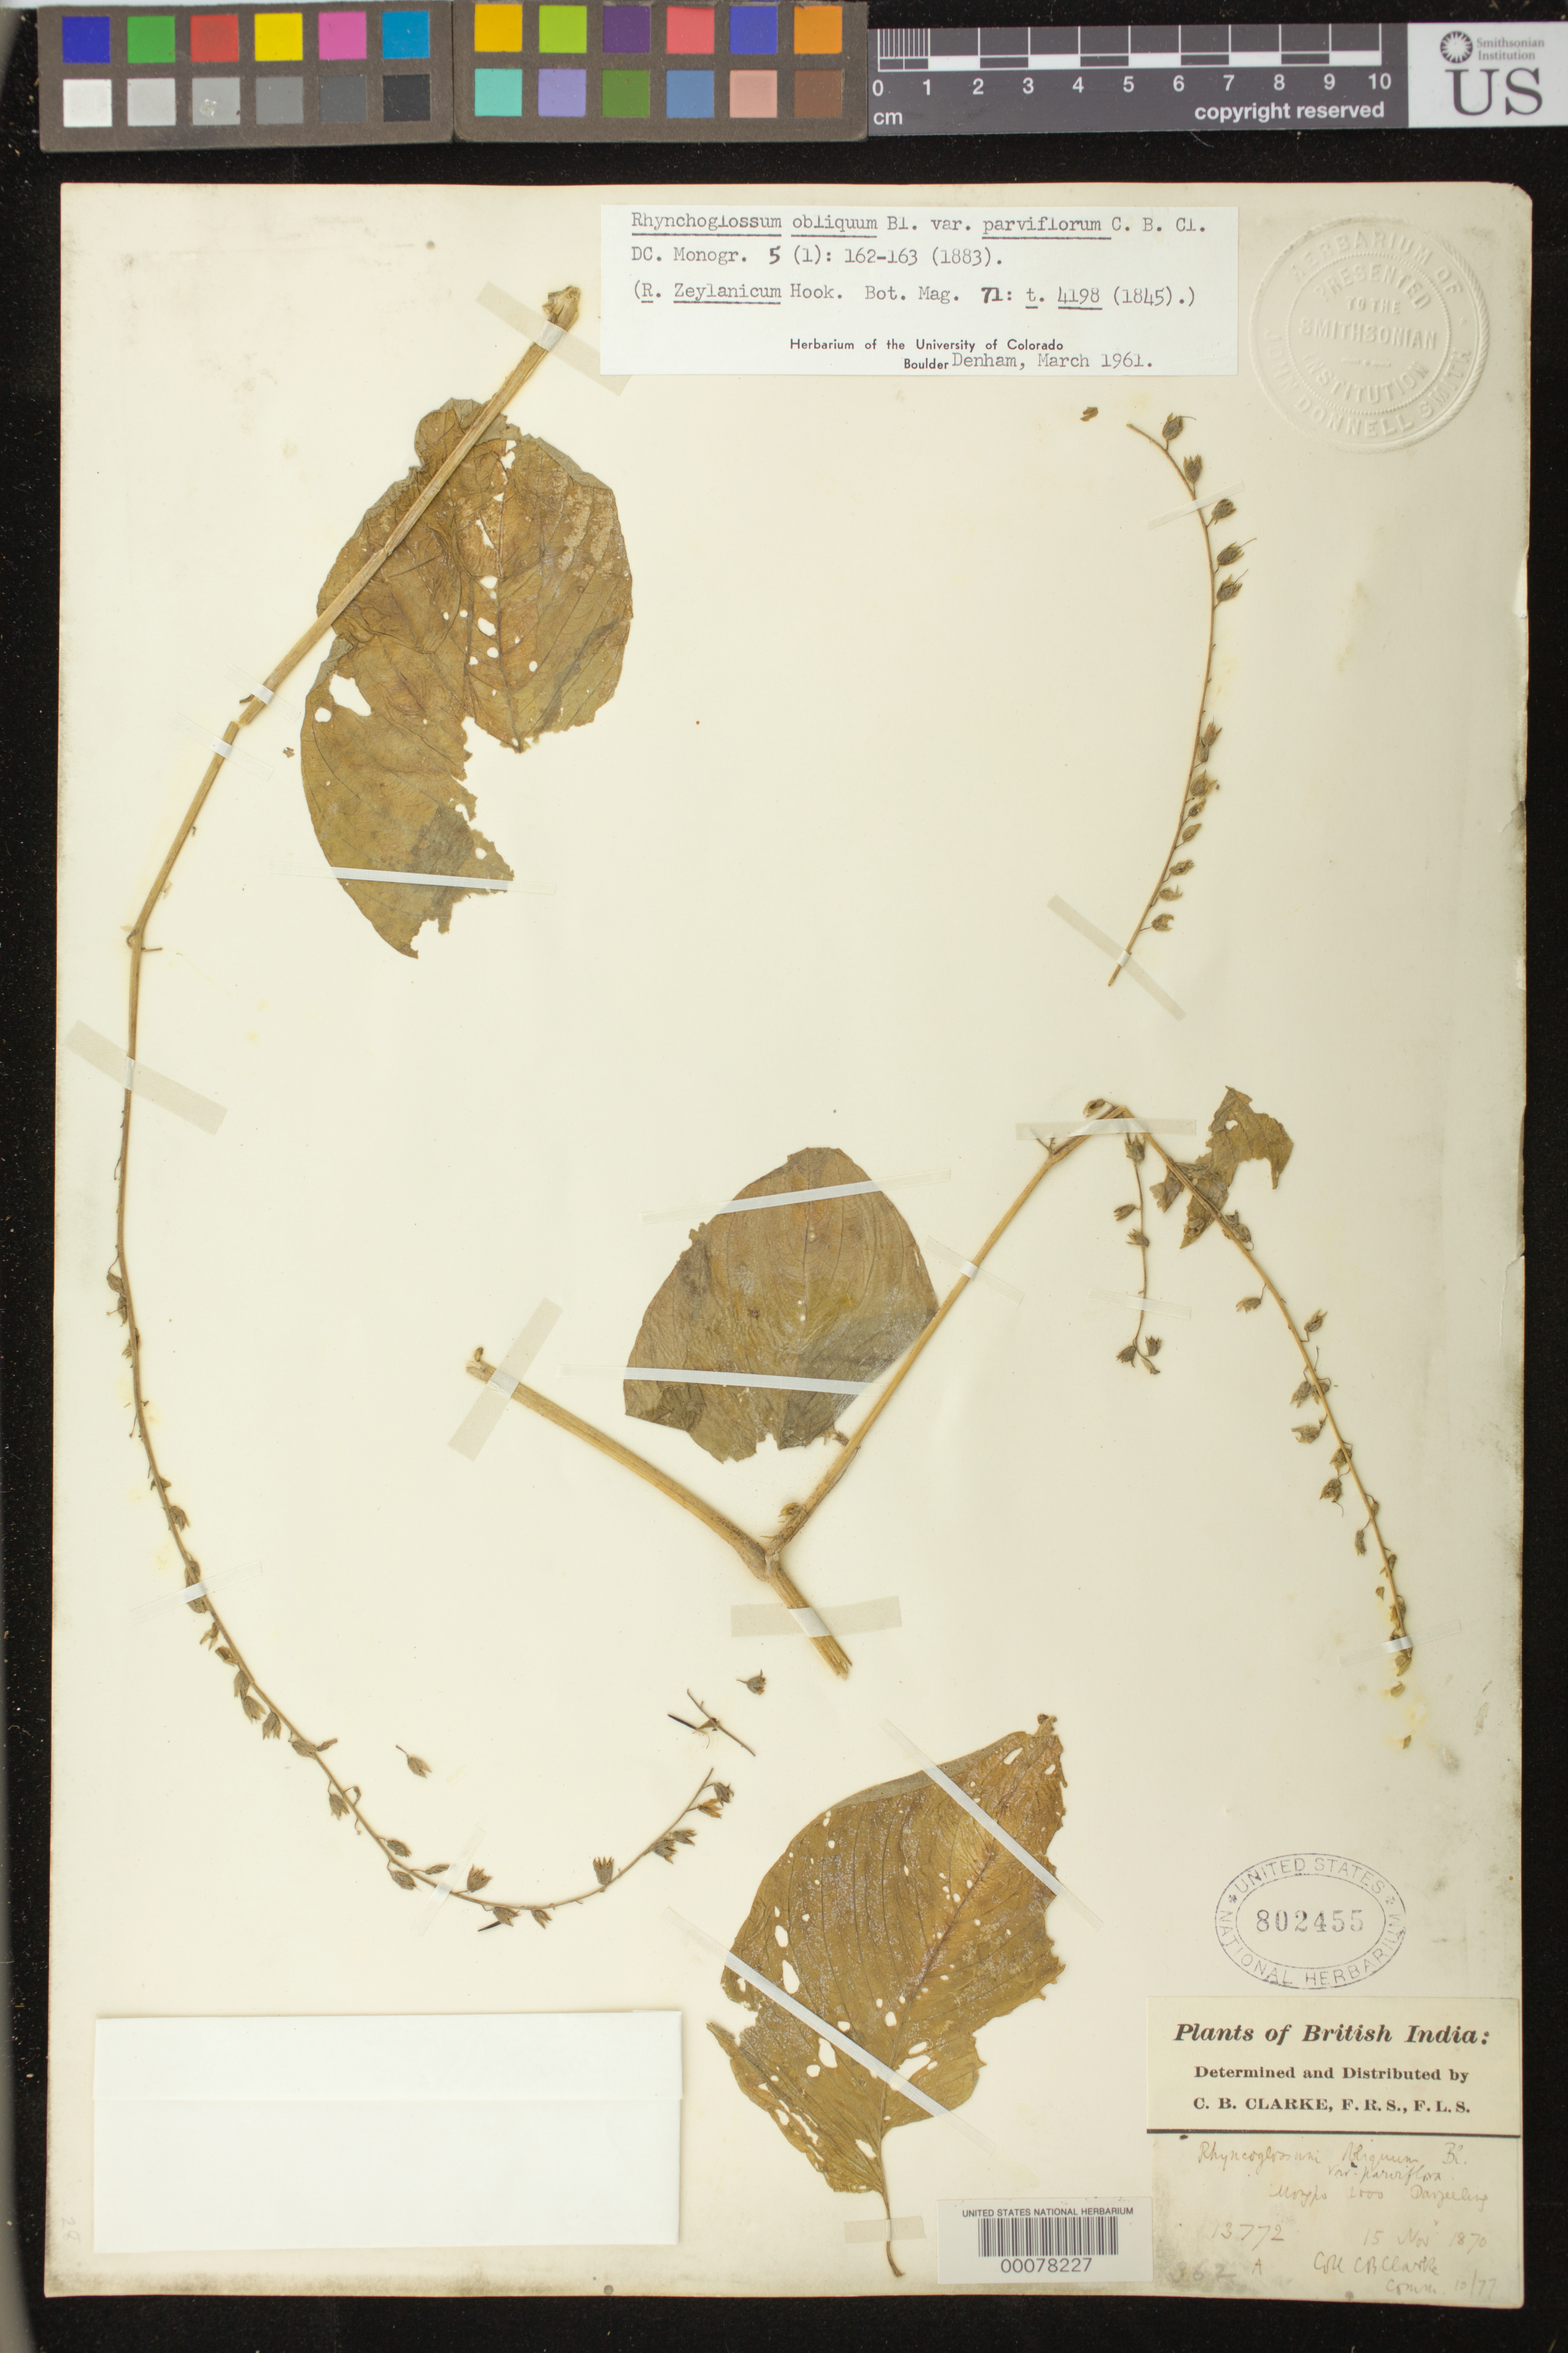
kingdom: Plantae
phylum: Tracheophyta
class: Magnoliopsida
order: Lamiales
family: Gesneriaceae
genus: Rhynchoglossum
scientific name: Rhynchoglossum obliquum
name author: Blume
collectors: C. B. Clarke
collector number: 13772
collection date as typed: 15 Nov 1870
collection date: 1870-11-15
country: India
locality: Darjeeling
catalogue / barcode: US 802455